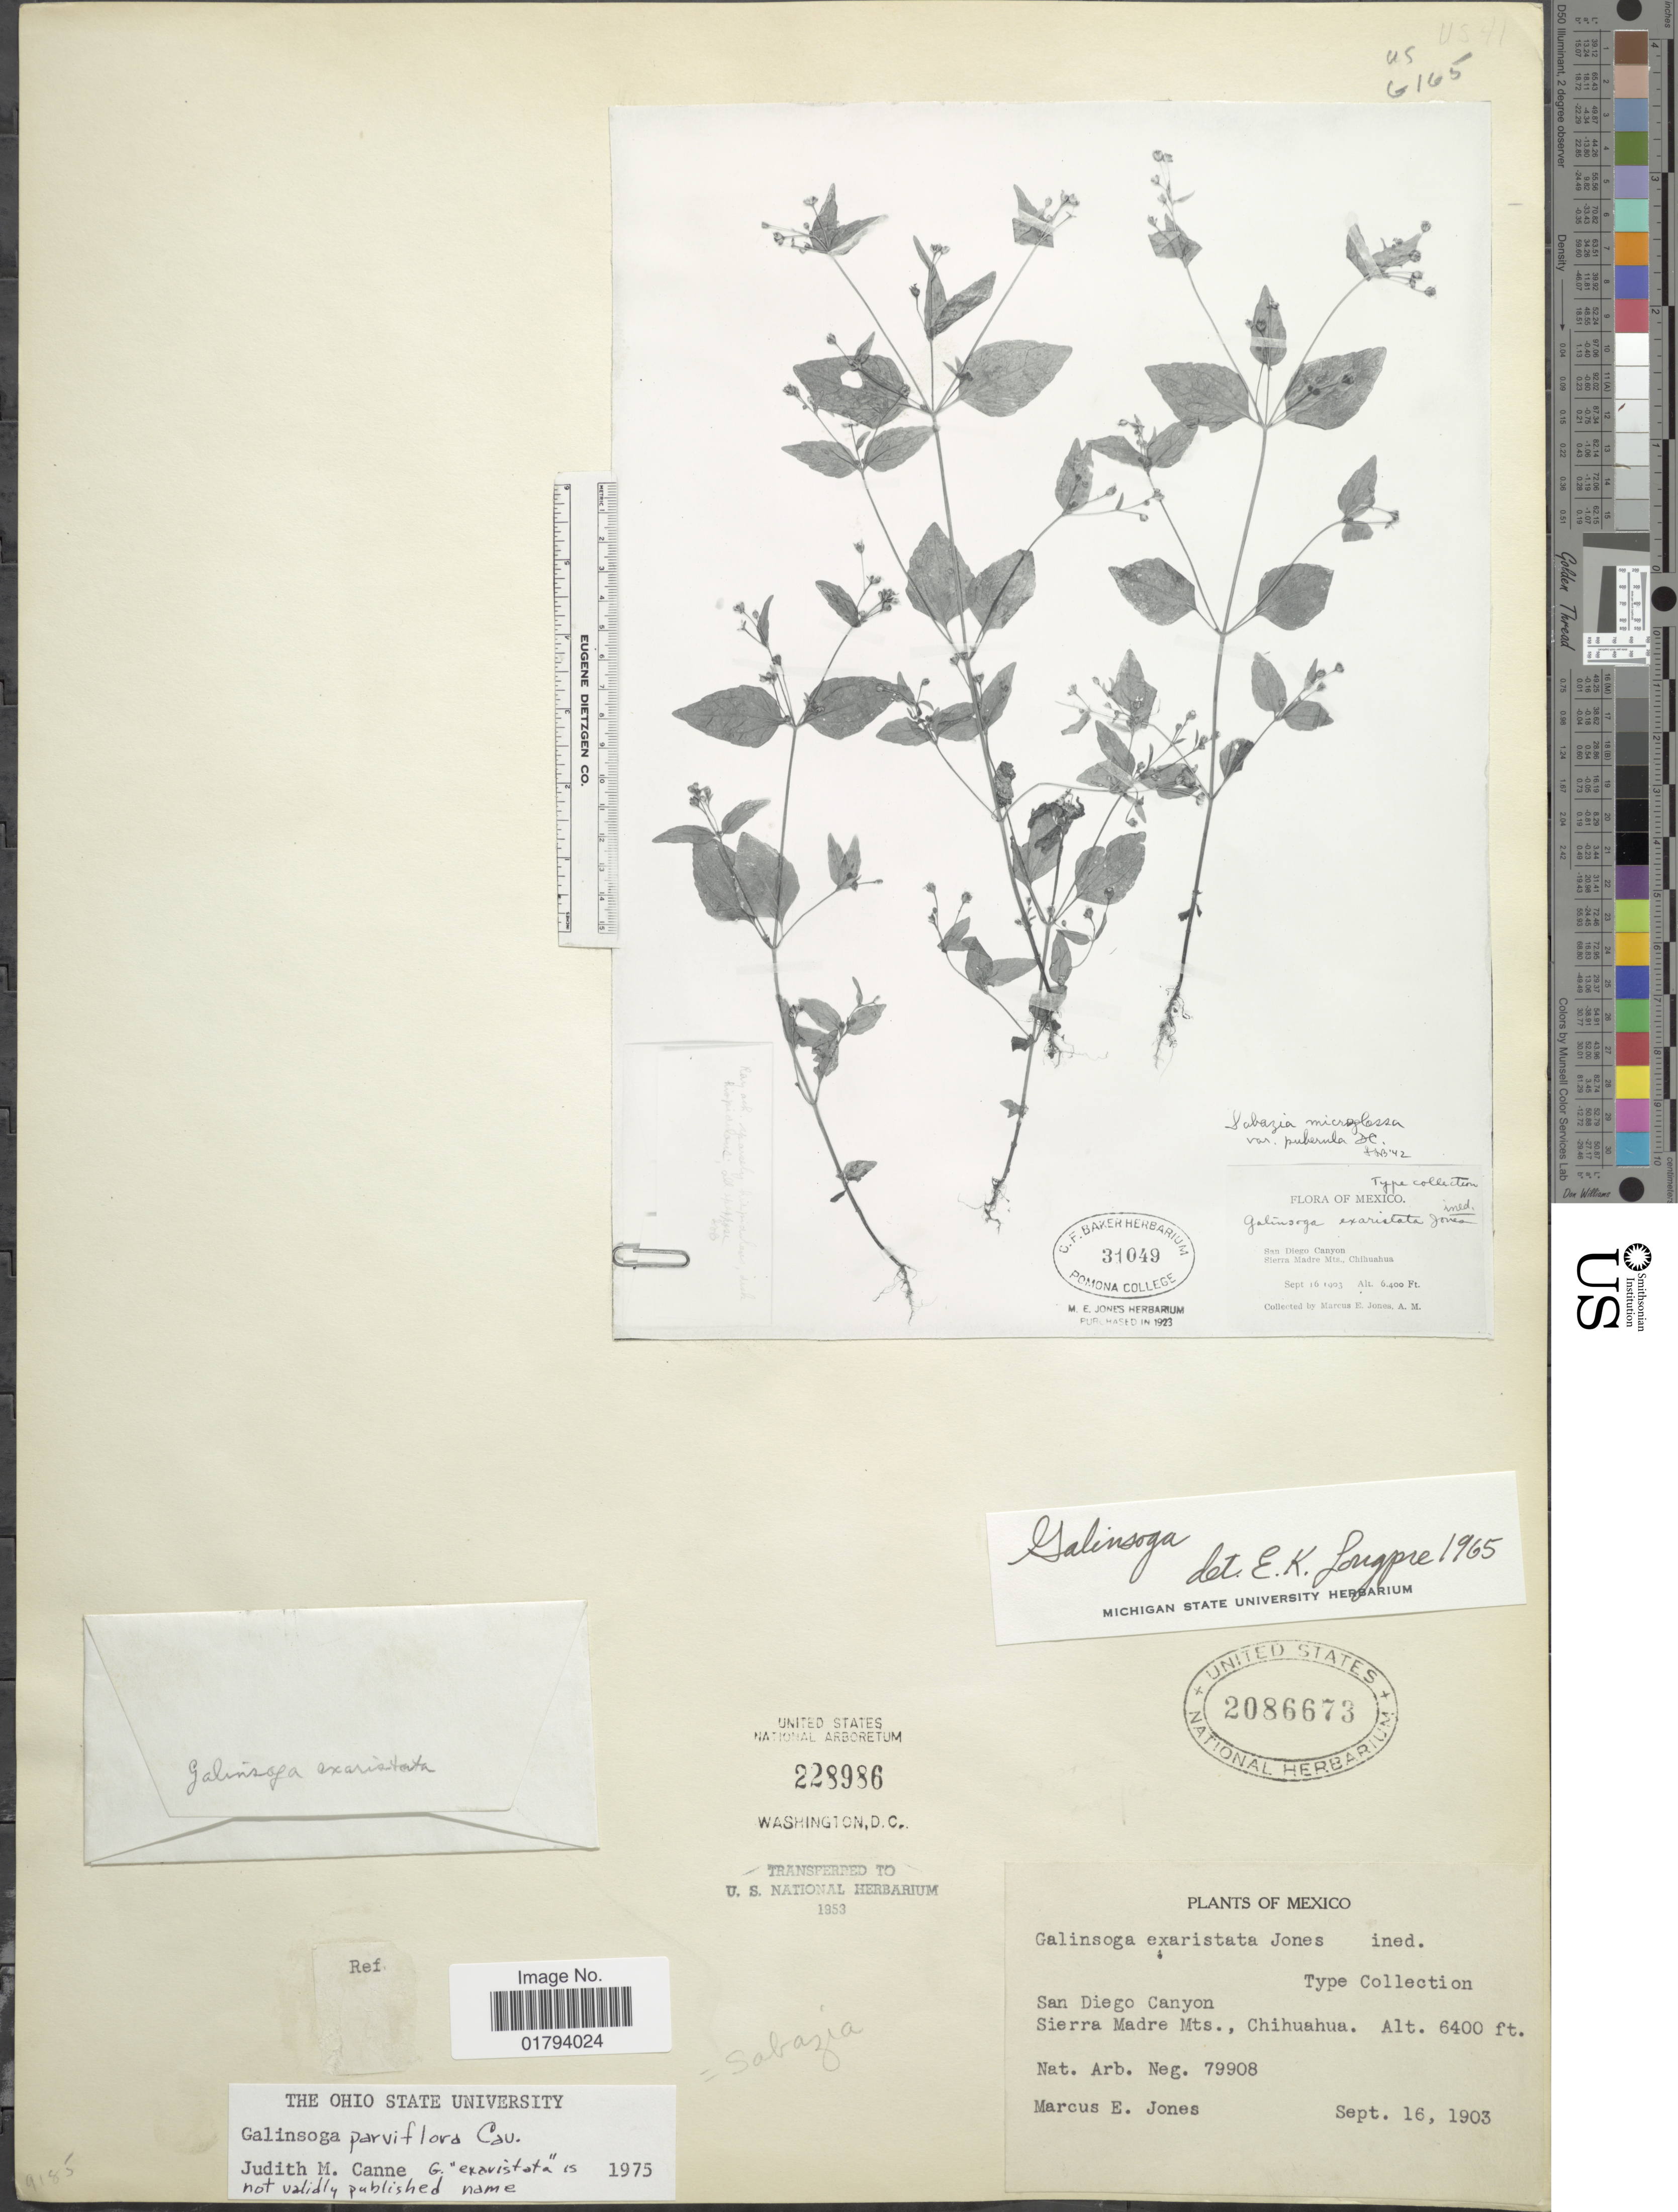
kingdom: Plantae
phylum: Tracheophyta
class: Magnoliopsida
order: Asterales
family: Asteraceae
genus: Galinsoga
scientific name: Galinsoga parviflora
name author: Cav.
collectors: M. E. Jones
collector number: Nat. Arb. Neg. 79908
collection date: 1903-09-16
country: Mexico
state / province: Chihuahua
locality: San Diego Canyon. Sierra Madre Mts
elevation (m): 1951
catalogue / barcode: US 2086673